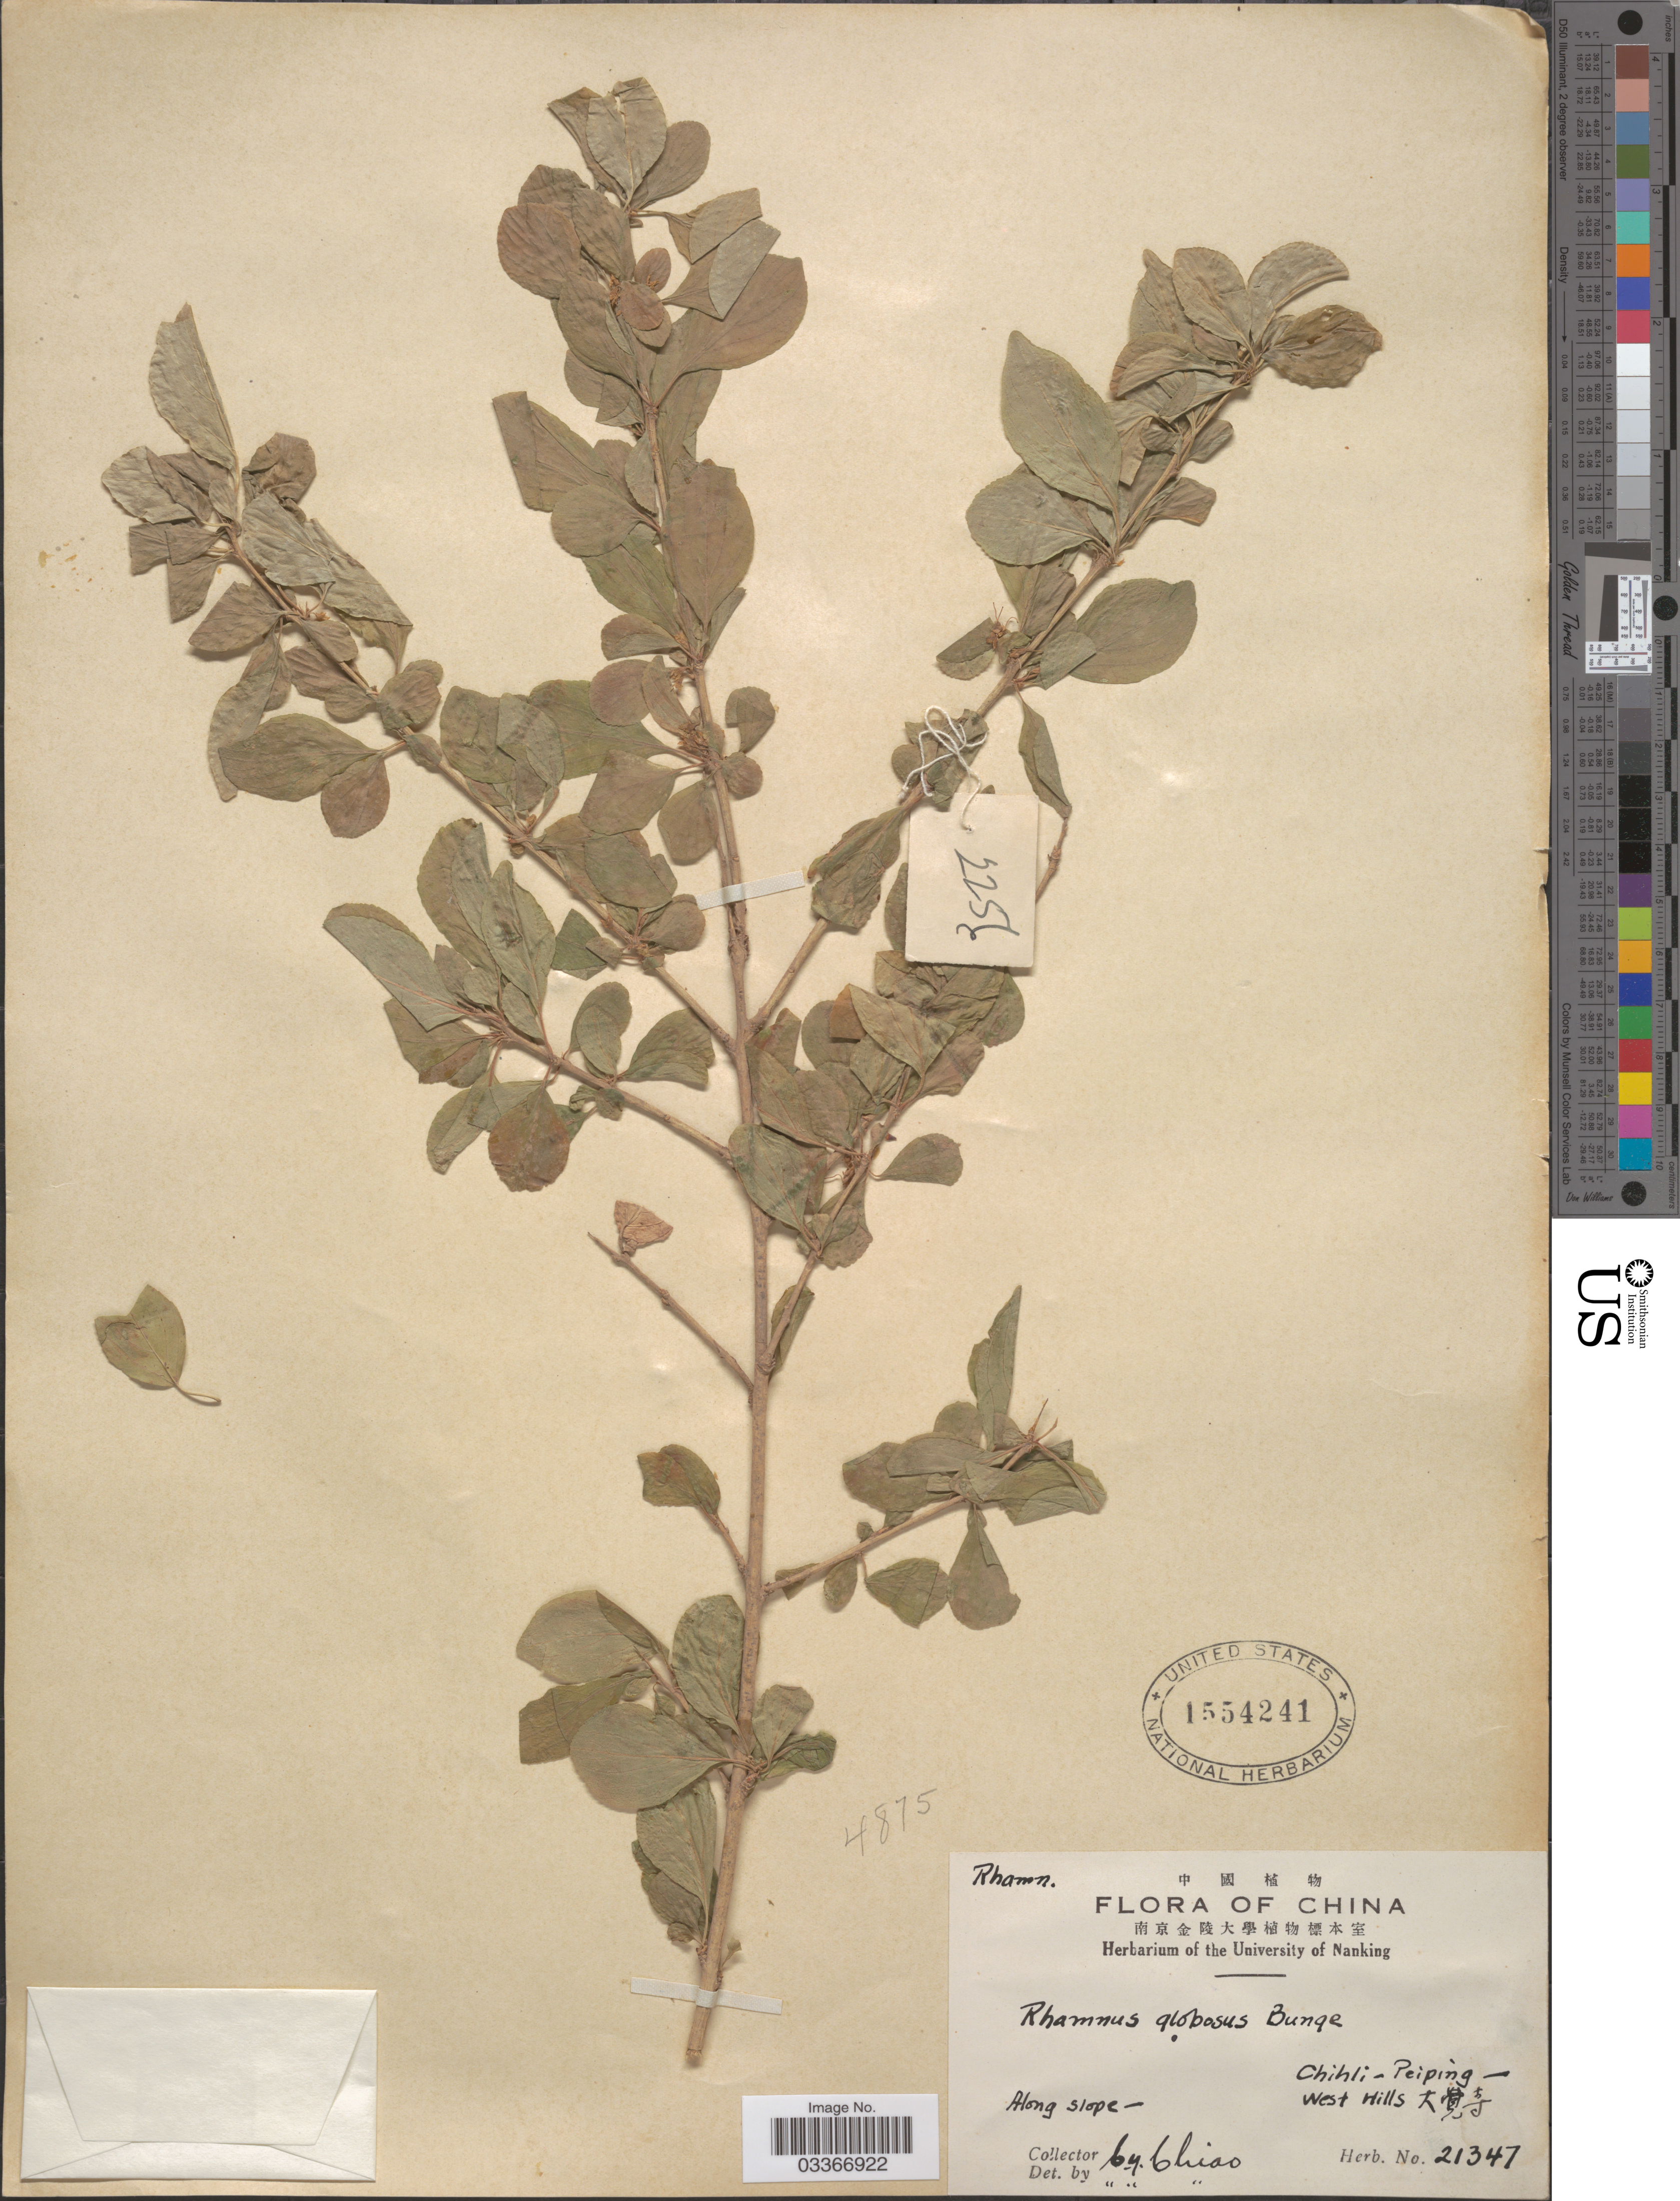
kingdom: Plantae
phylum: Tracheophyta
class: Magnoliopsida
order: Rosales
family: Rhamnaceae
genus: Rhamnus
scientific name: Rhamnus globosa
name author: Bunge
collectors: C. Y. Chiao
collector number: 21347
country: China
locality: Chihli - Peiping - West Hills X.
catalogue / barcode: US 1554241